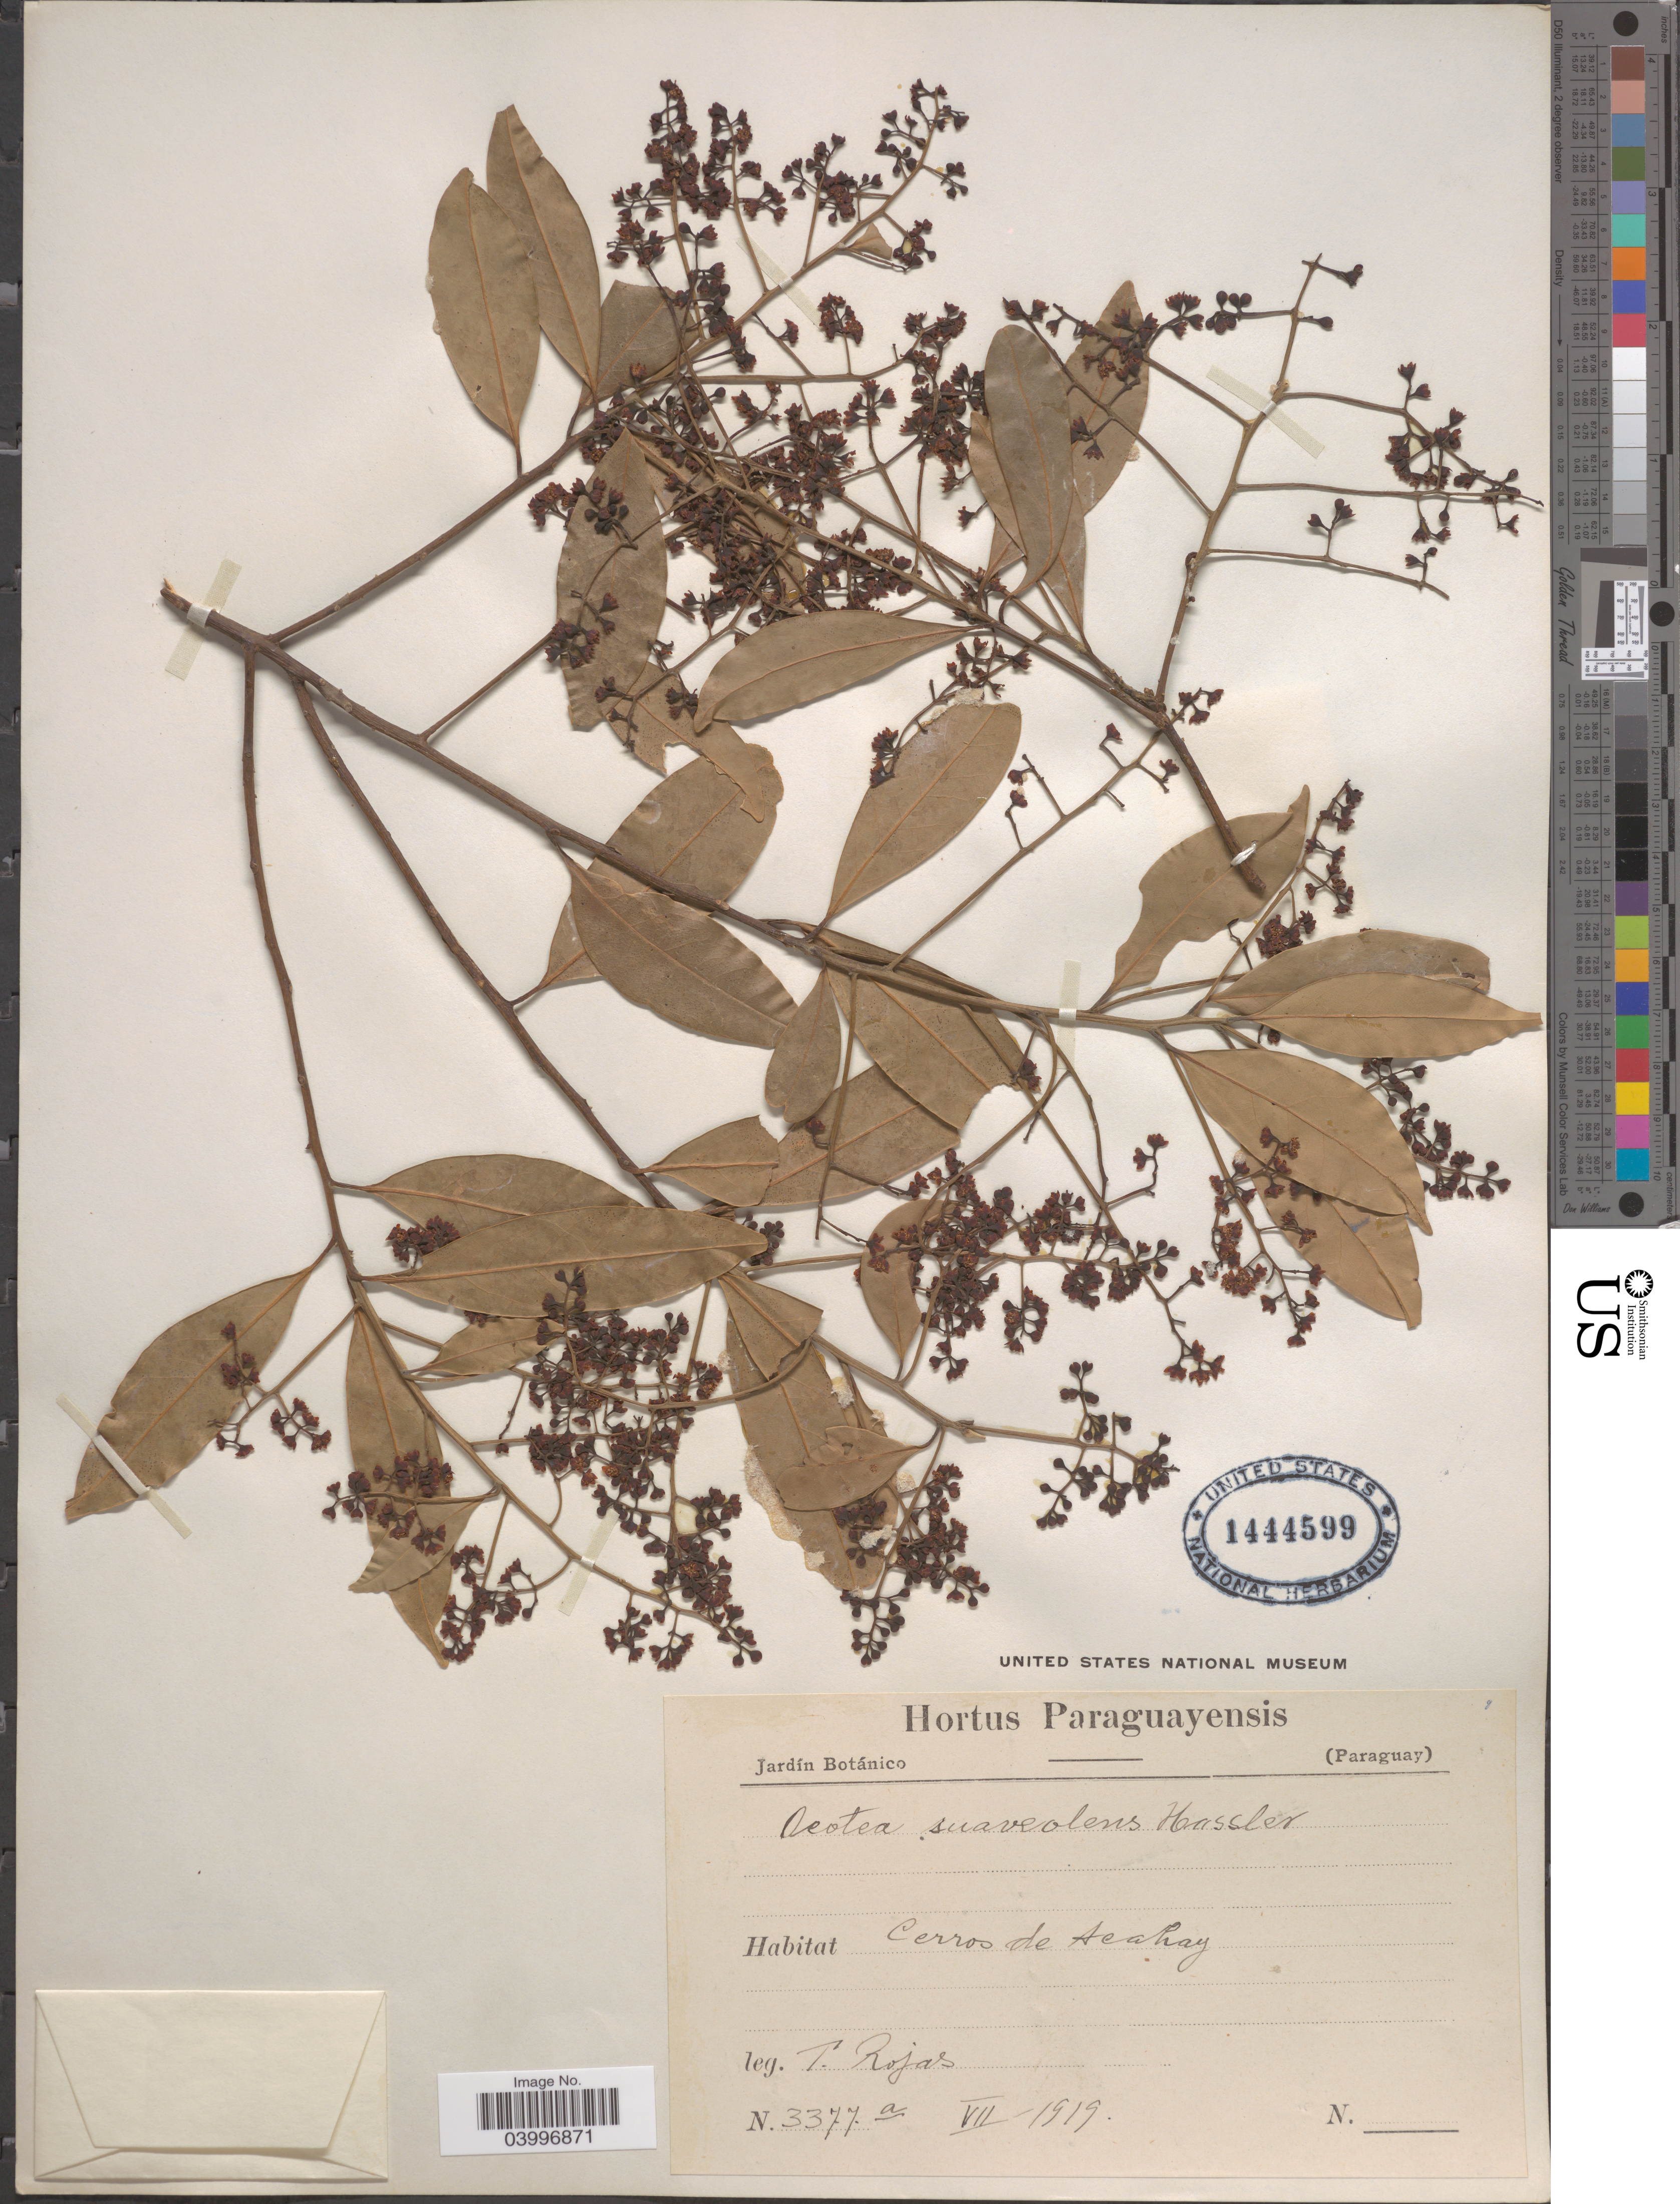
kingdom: Plantae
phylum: Tracheophyta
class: Magnoliopsida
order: Laurales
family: Lauraceae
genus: Ocotea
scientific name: Ocotea suaveolens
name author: (Meisn.) Benth. & Hook. f. ex Hieron.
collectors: T. Rojas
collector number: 3377a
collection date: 1919-07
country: Paraguay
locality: Jardín Botánico. Cerro de Acahay.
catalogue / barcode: US 1444599